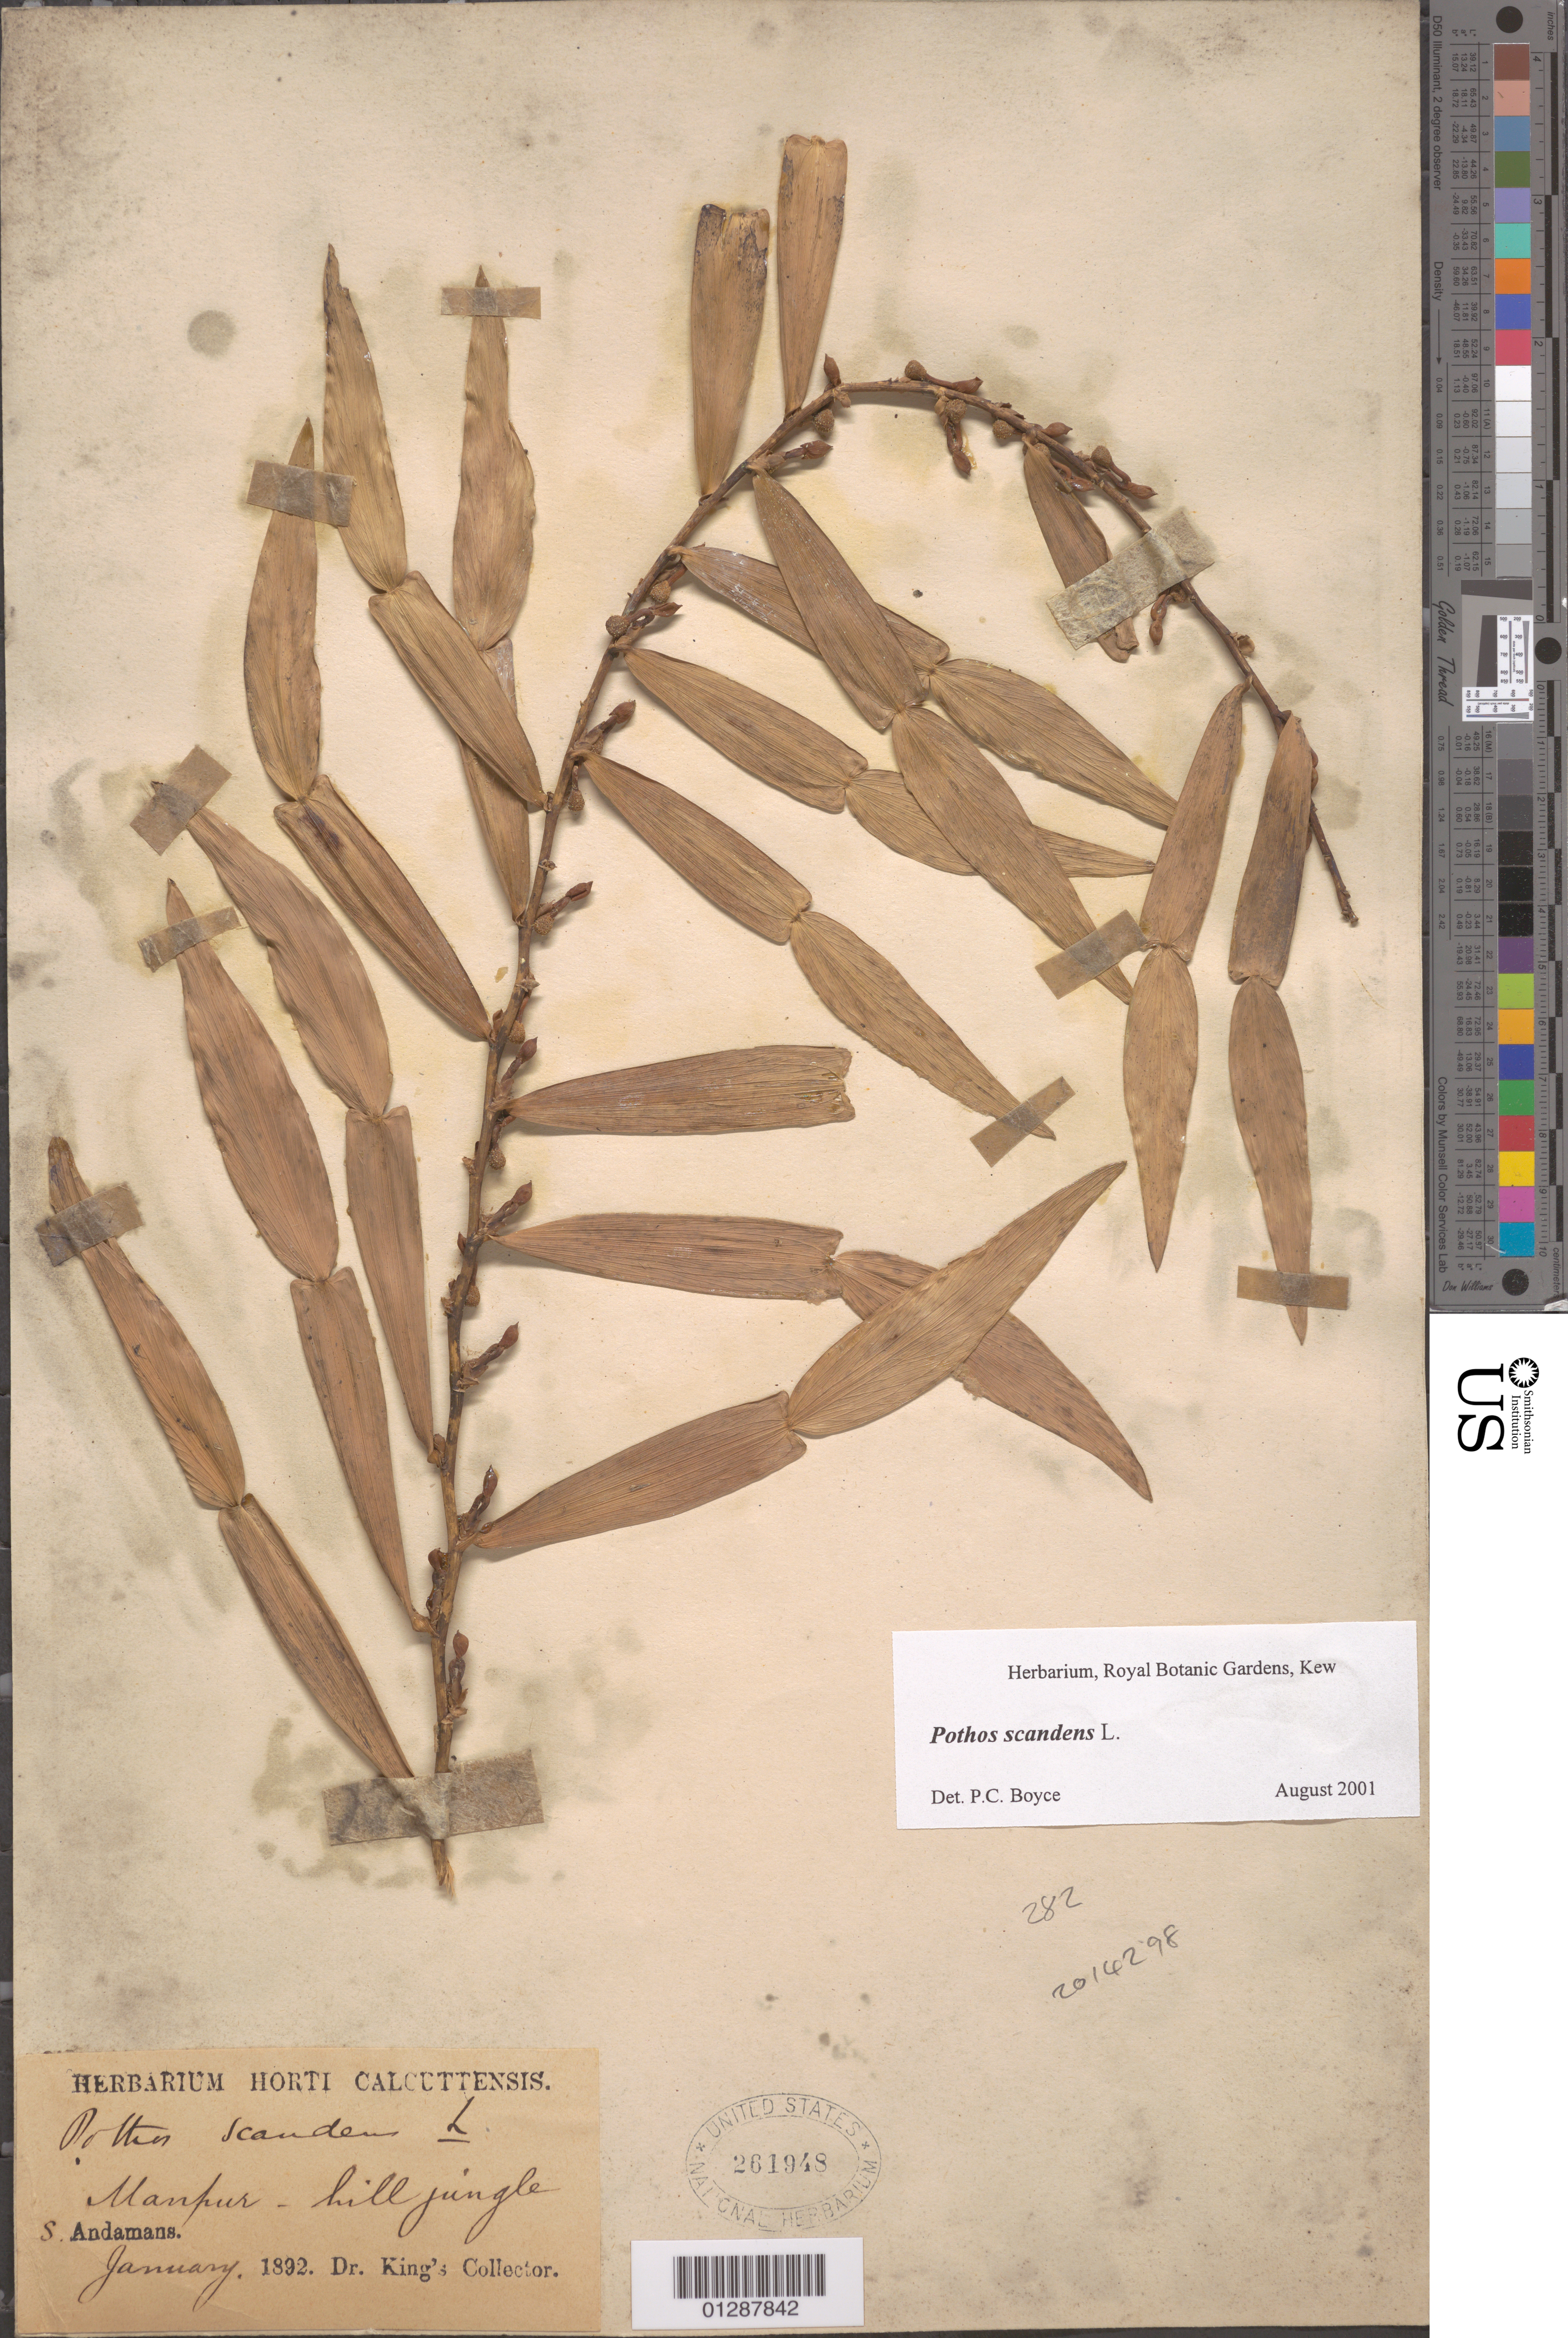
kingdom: Plantae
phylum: Tracheophyta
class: Liliopsida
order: Alismatales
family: Araceae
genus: Pothos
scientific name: Pothos scandens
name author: L.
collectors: Dr. King's collector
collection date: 1892-01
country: India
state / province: Andaman and Nicobar Islands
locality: Manpu-hill jungle. S. Andamans.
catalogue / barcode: US 261948